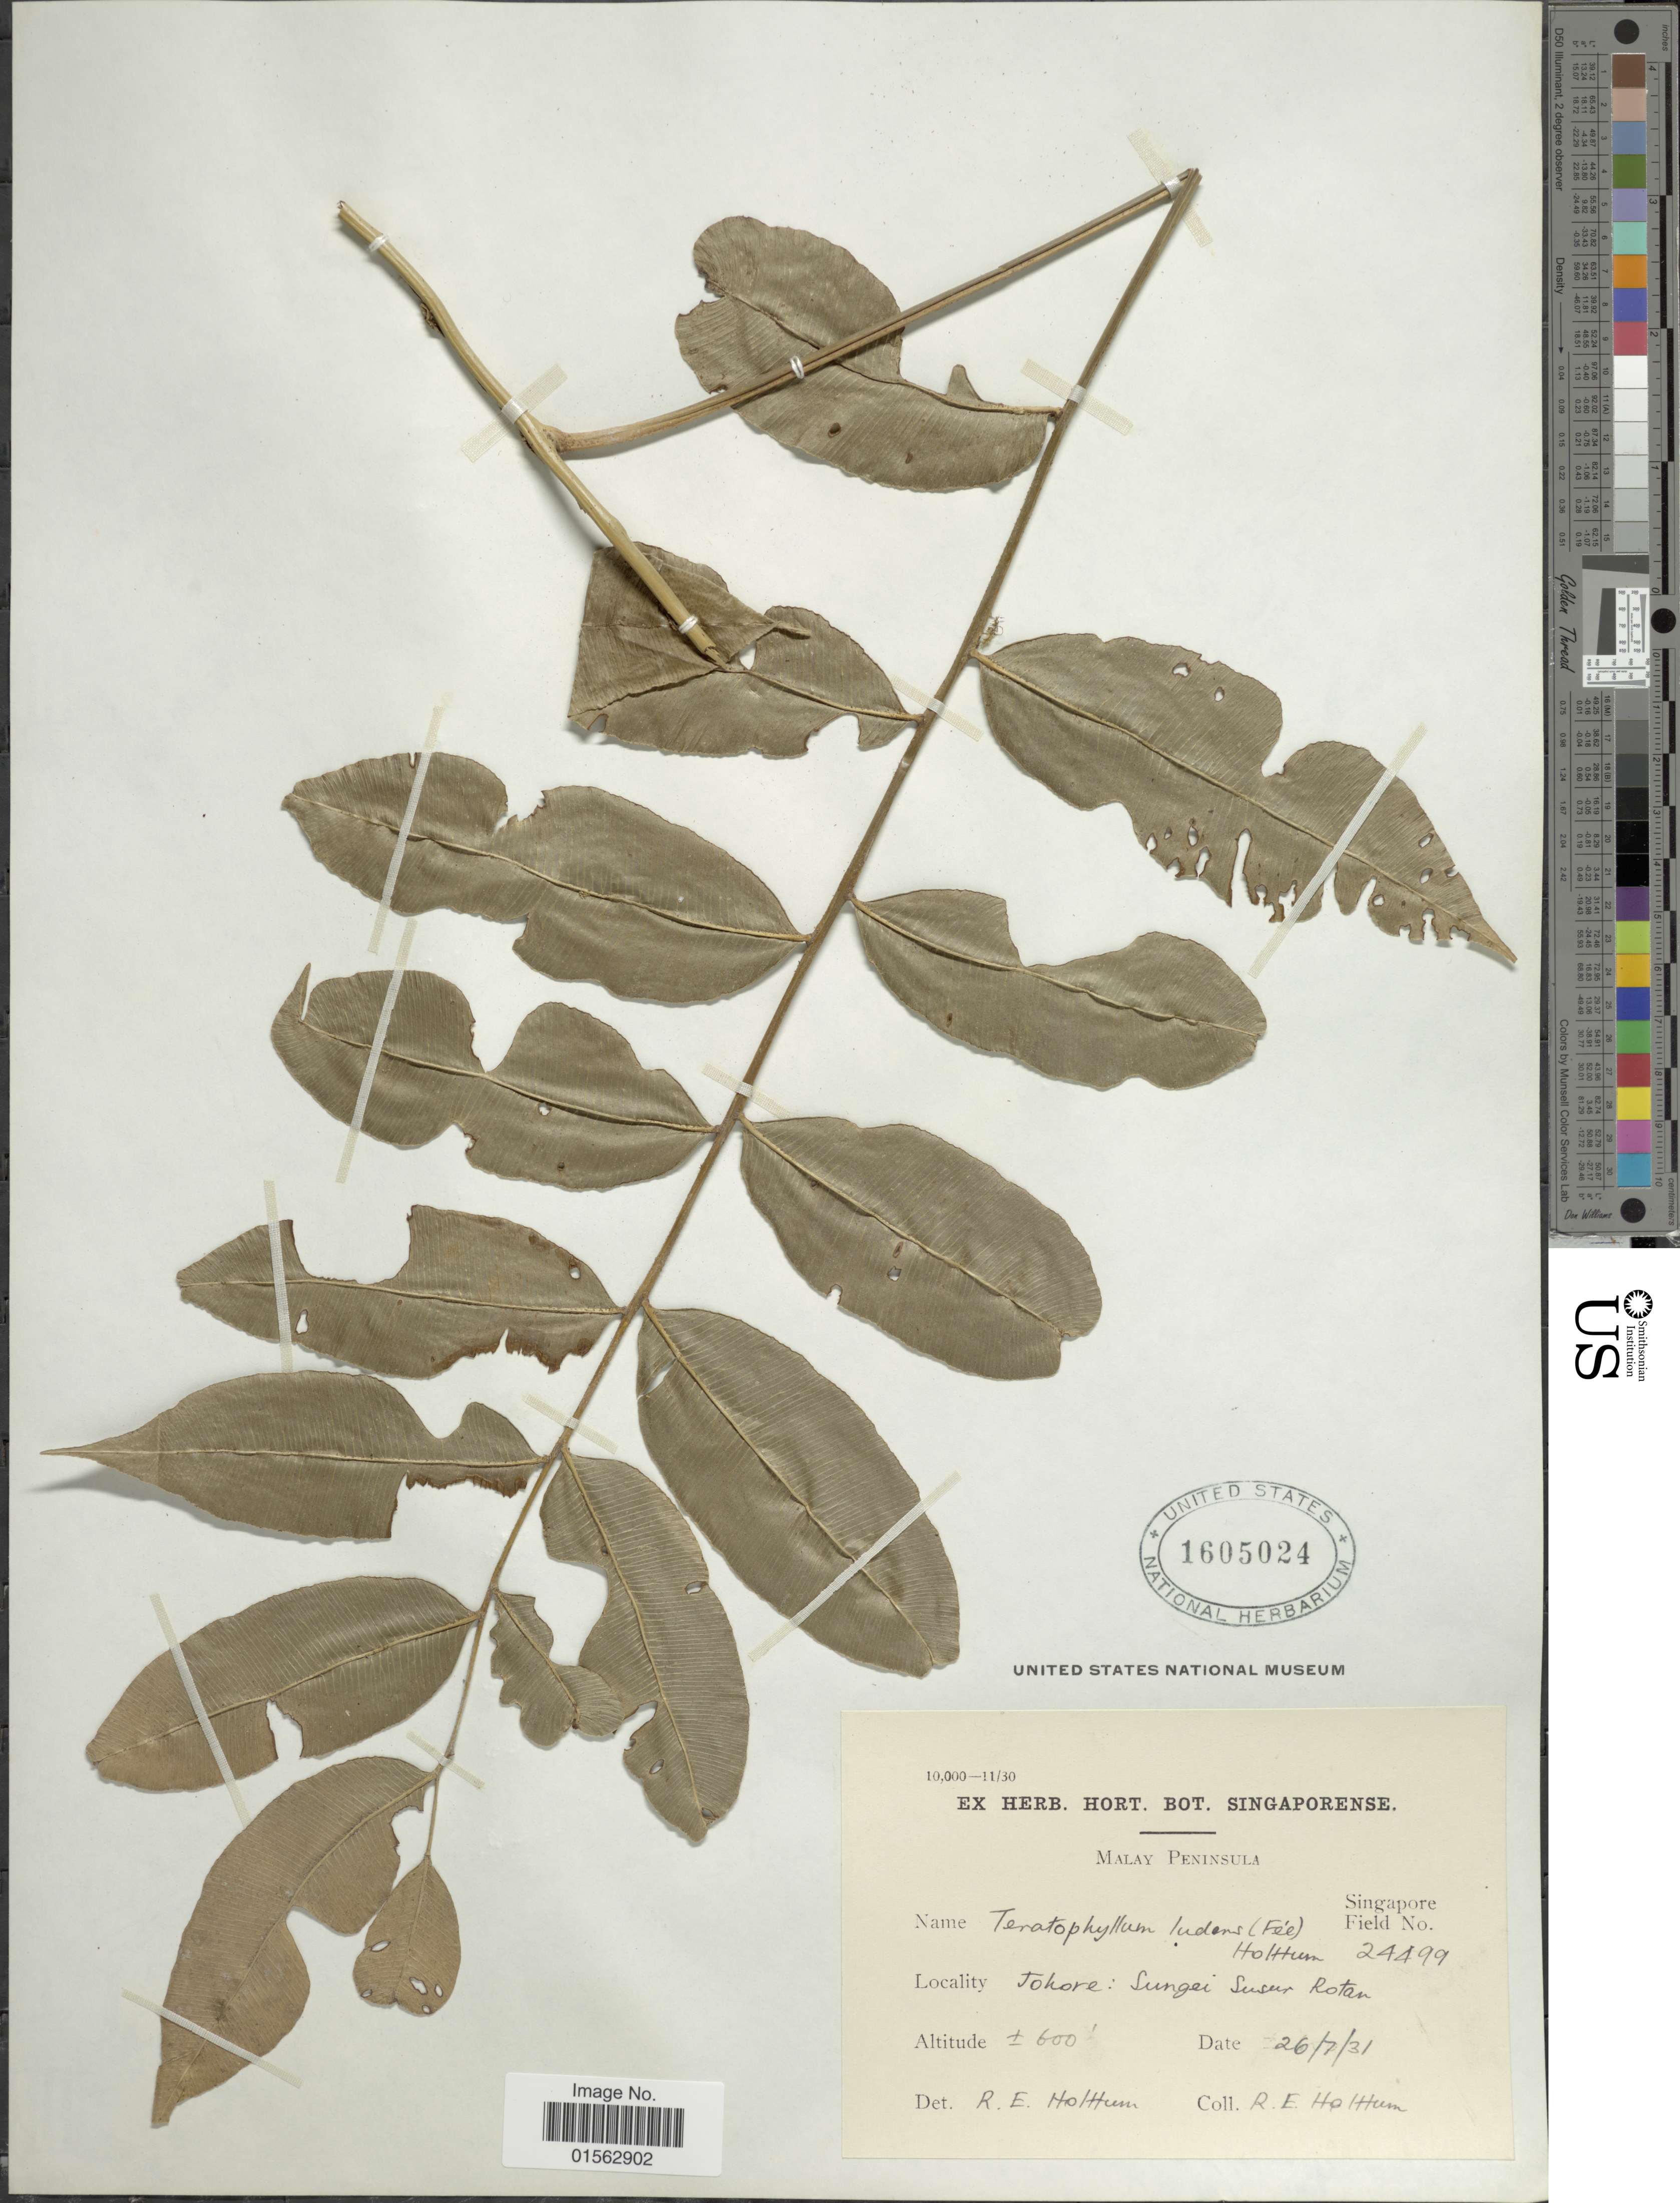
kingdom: Plantae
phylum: Tracheophyta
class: Polypodiopsida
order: Polypodiales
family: Dryopteridaceae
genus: Teratophyllum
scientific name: Teratophyllum ludens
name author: (Fée) Holttum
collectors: R. E. Holttum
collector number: Singapore Field 24499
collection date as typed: Transcribed d/m/y: 26/7/31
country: Malaysia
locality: Malay Peninsula, Tohore: Sungei Susur Rotan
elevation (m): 183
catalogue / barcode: US 1605024